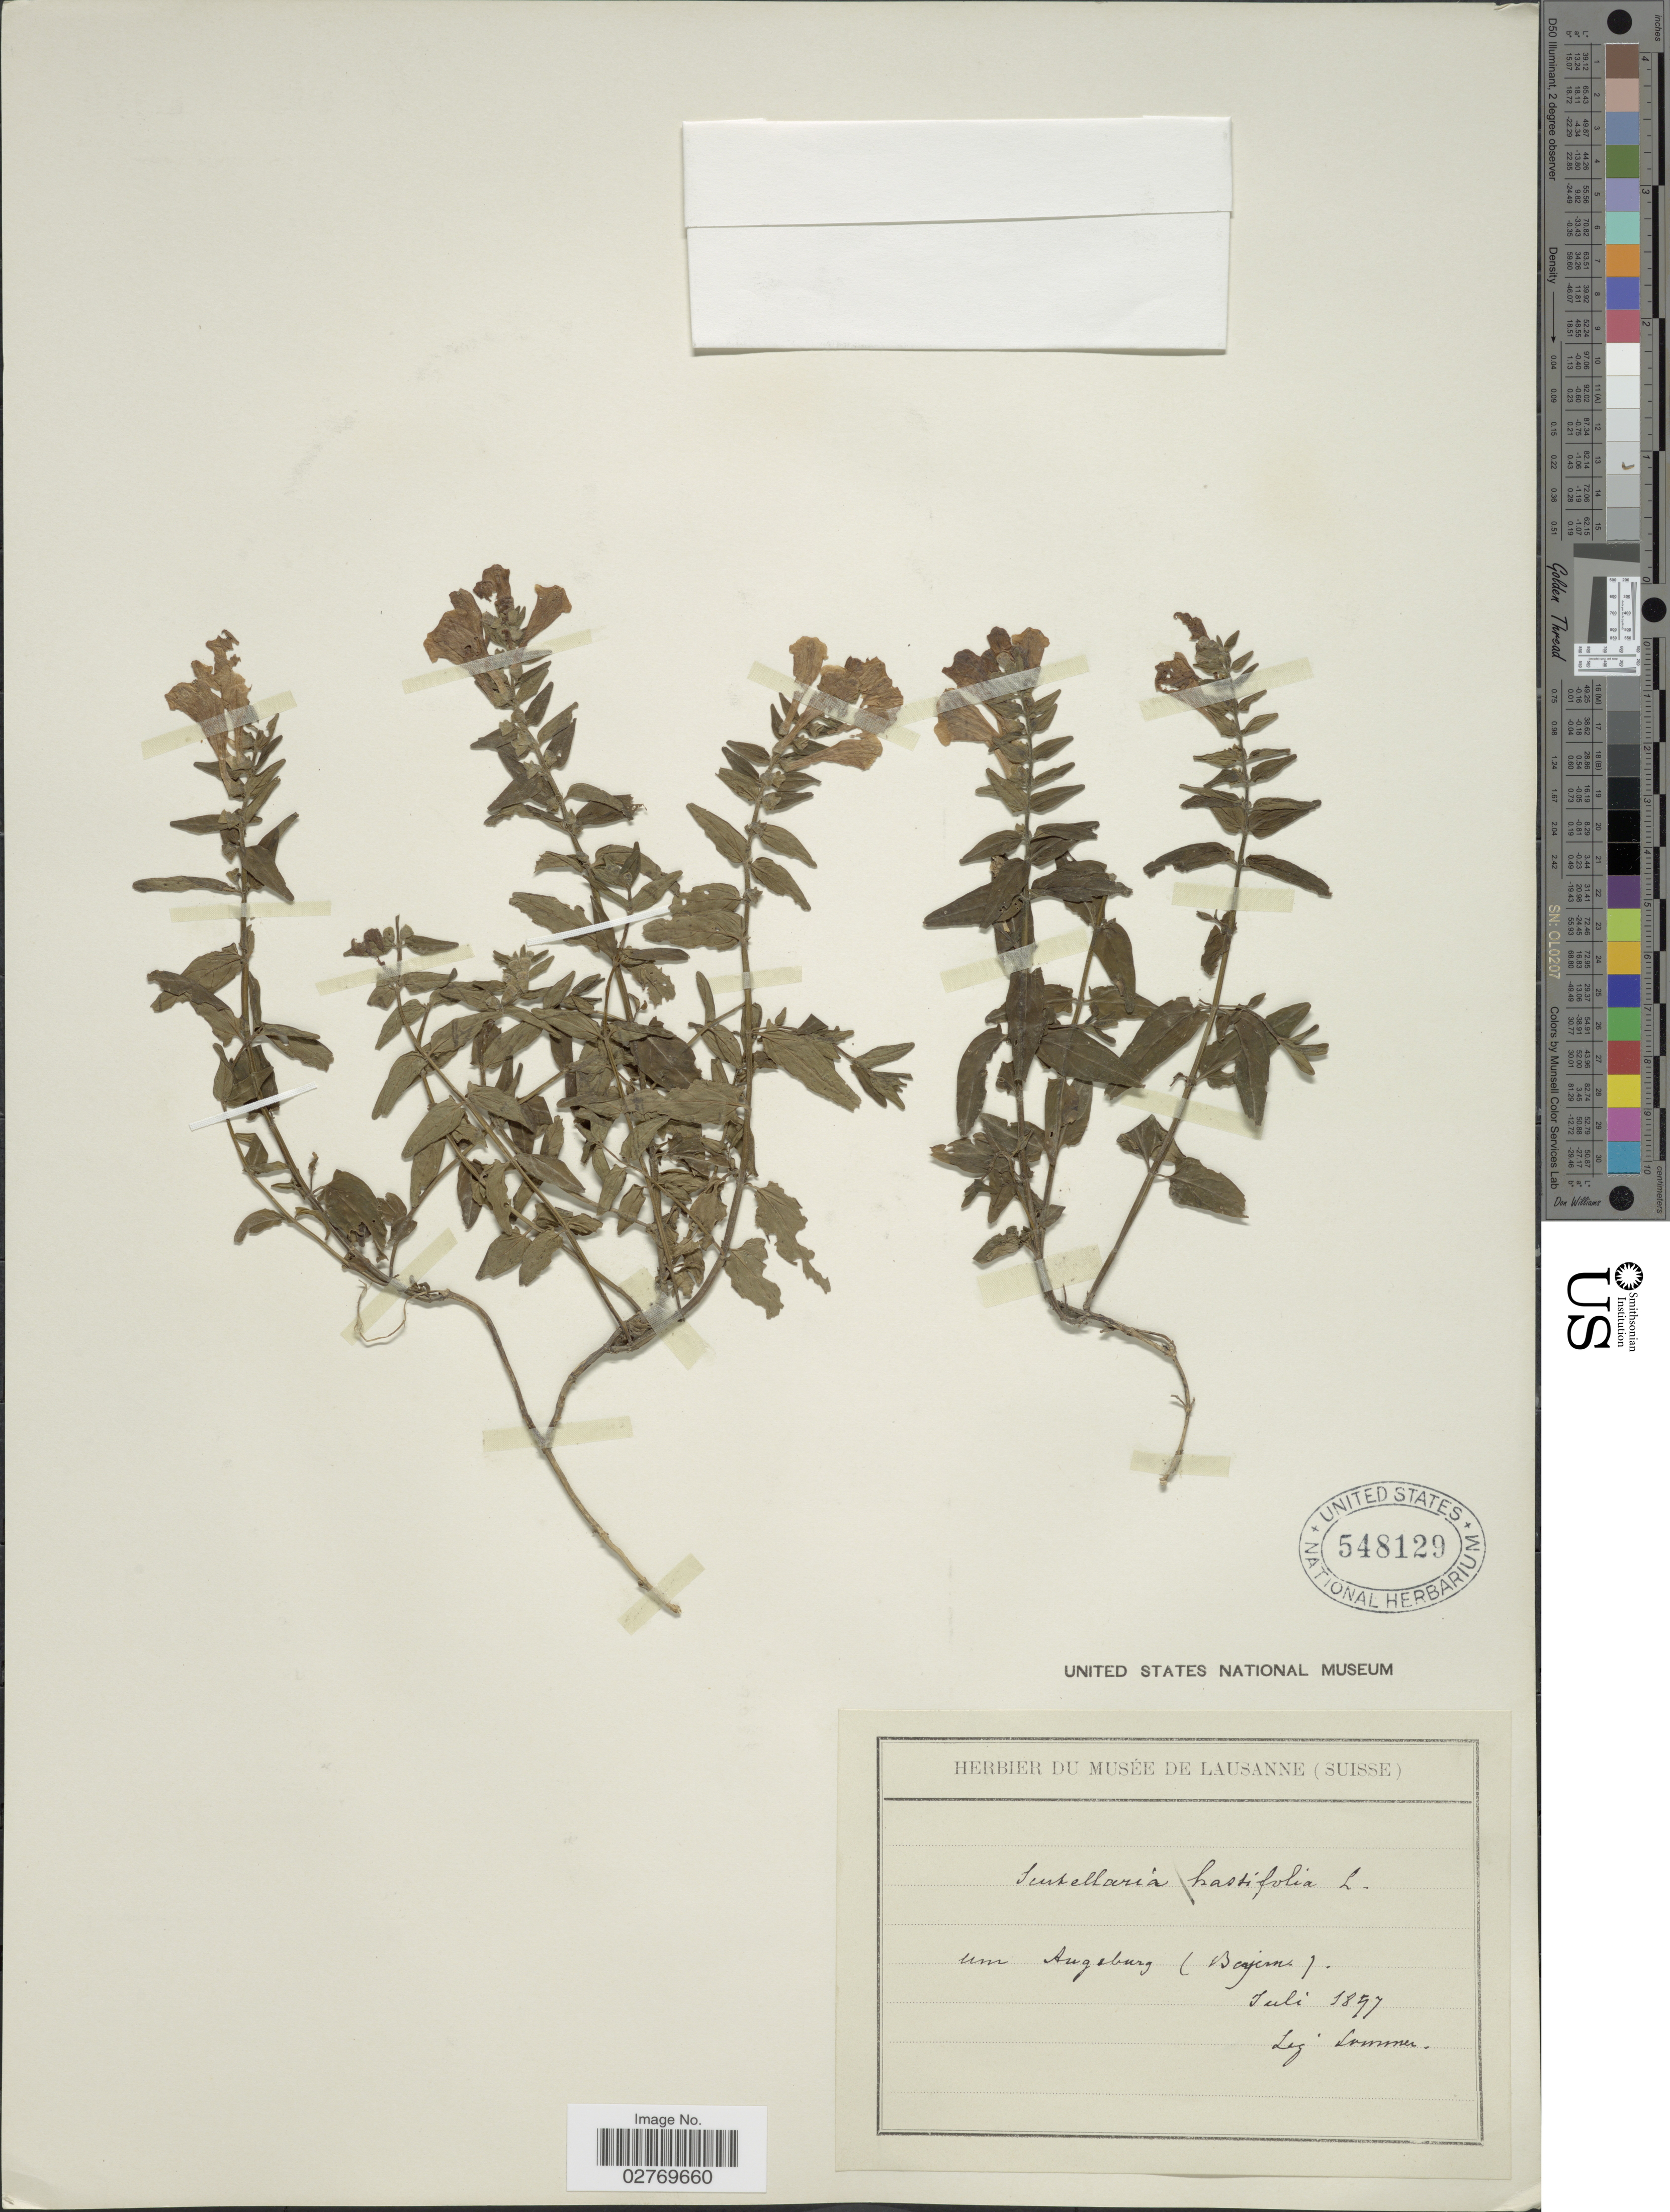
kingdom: Plantae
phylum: Tracheophyta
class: Magnoliopsida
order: Lamiales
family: Lamiaceae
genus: Scutellaria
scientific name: Scutellaria hastifolia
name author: L.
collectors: -. Sommer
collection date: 1897-07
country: Switzerland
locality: Um Angeburg (Berjeme).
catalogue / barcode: US 548129